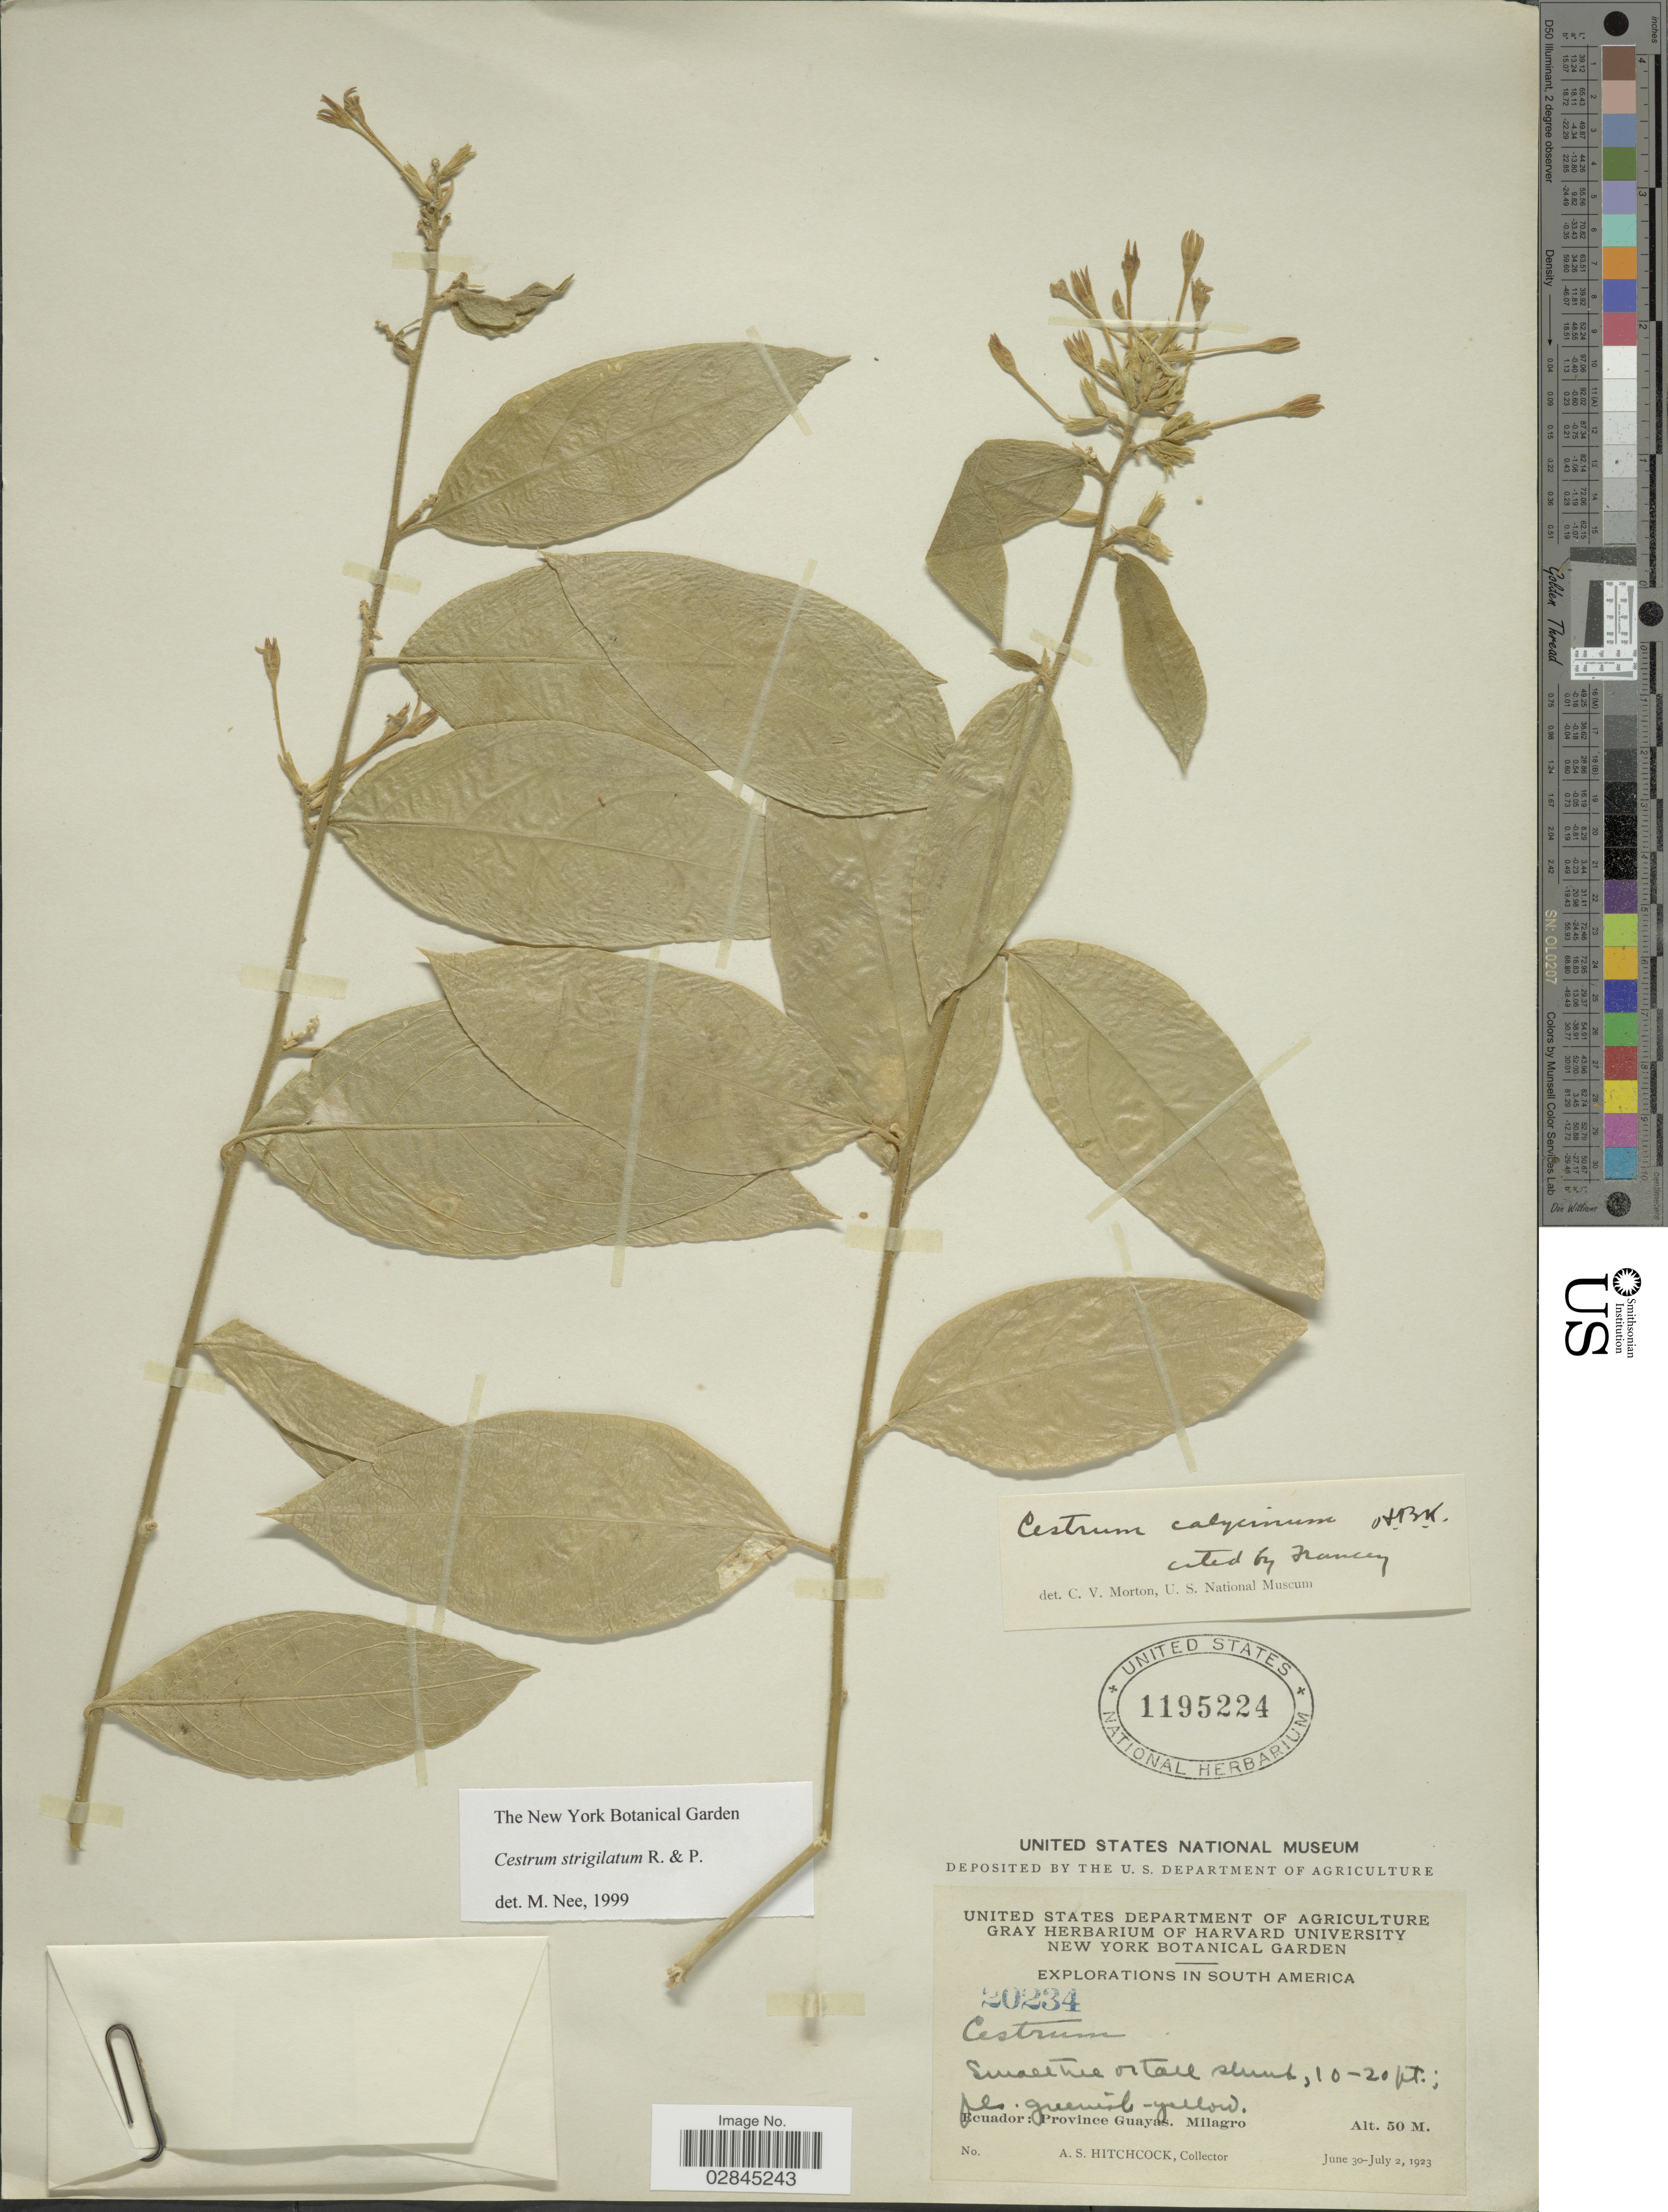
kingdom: Plantae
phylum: Tracheophyta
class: Magnoliopsida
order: Solanales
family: Solanaceae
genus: Cestrum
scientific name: Cestrum strigillatum var. calycinum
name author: Ruiz & Pav.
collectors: A. S. Hitchcock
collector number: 20234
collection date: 1923-06-30/1923-07-02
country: Ecuador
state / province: Guayas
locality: Milagro.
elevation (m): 50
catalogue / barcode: US 1195224